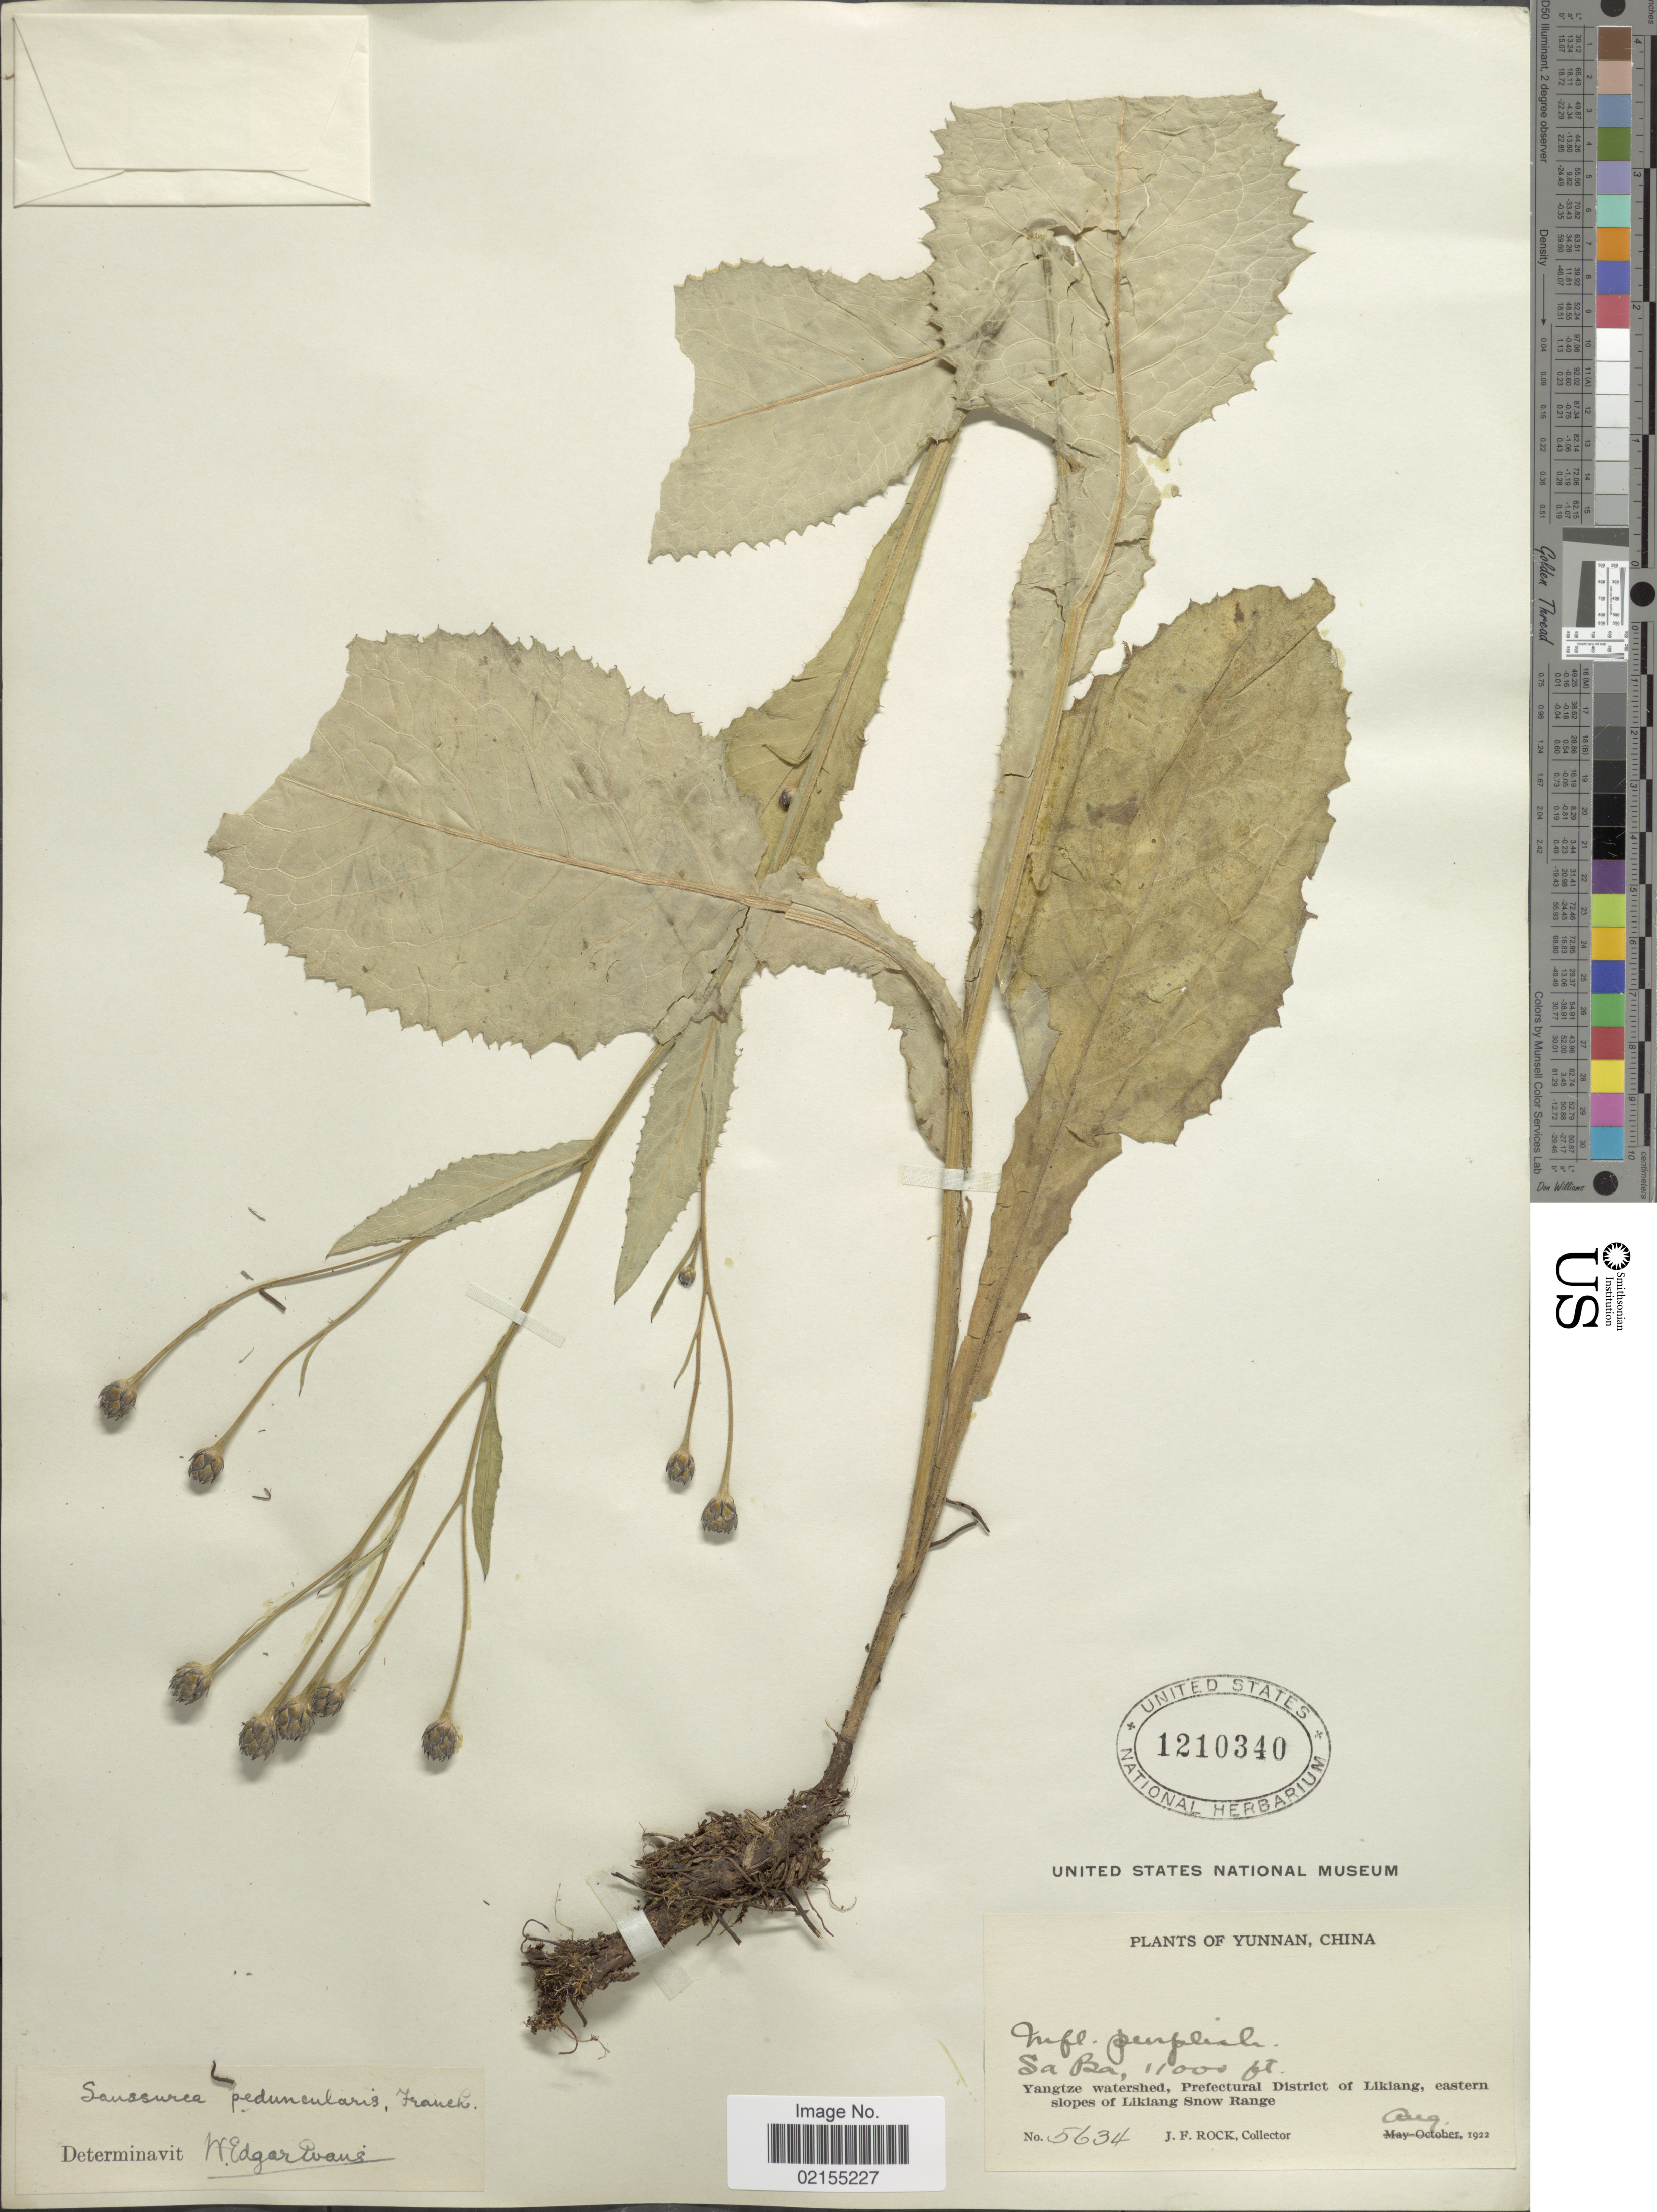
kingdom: Plantae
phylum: Tracheophyta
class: Magnoliopsida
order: Asterales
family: Asteraceae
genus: Saussurea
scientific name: Saussurea peduncularis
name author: Franch.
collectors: J. Rock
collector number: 5634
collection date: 1922-08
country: China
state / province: Yunnan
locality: Yunnan, China, Sa Ba, Yangtze watershed, Prefectural District of Likiang, eastern slopes of Likiang Snow Range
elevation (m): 3353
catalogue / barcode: US 1210340